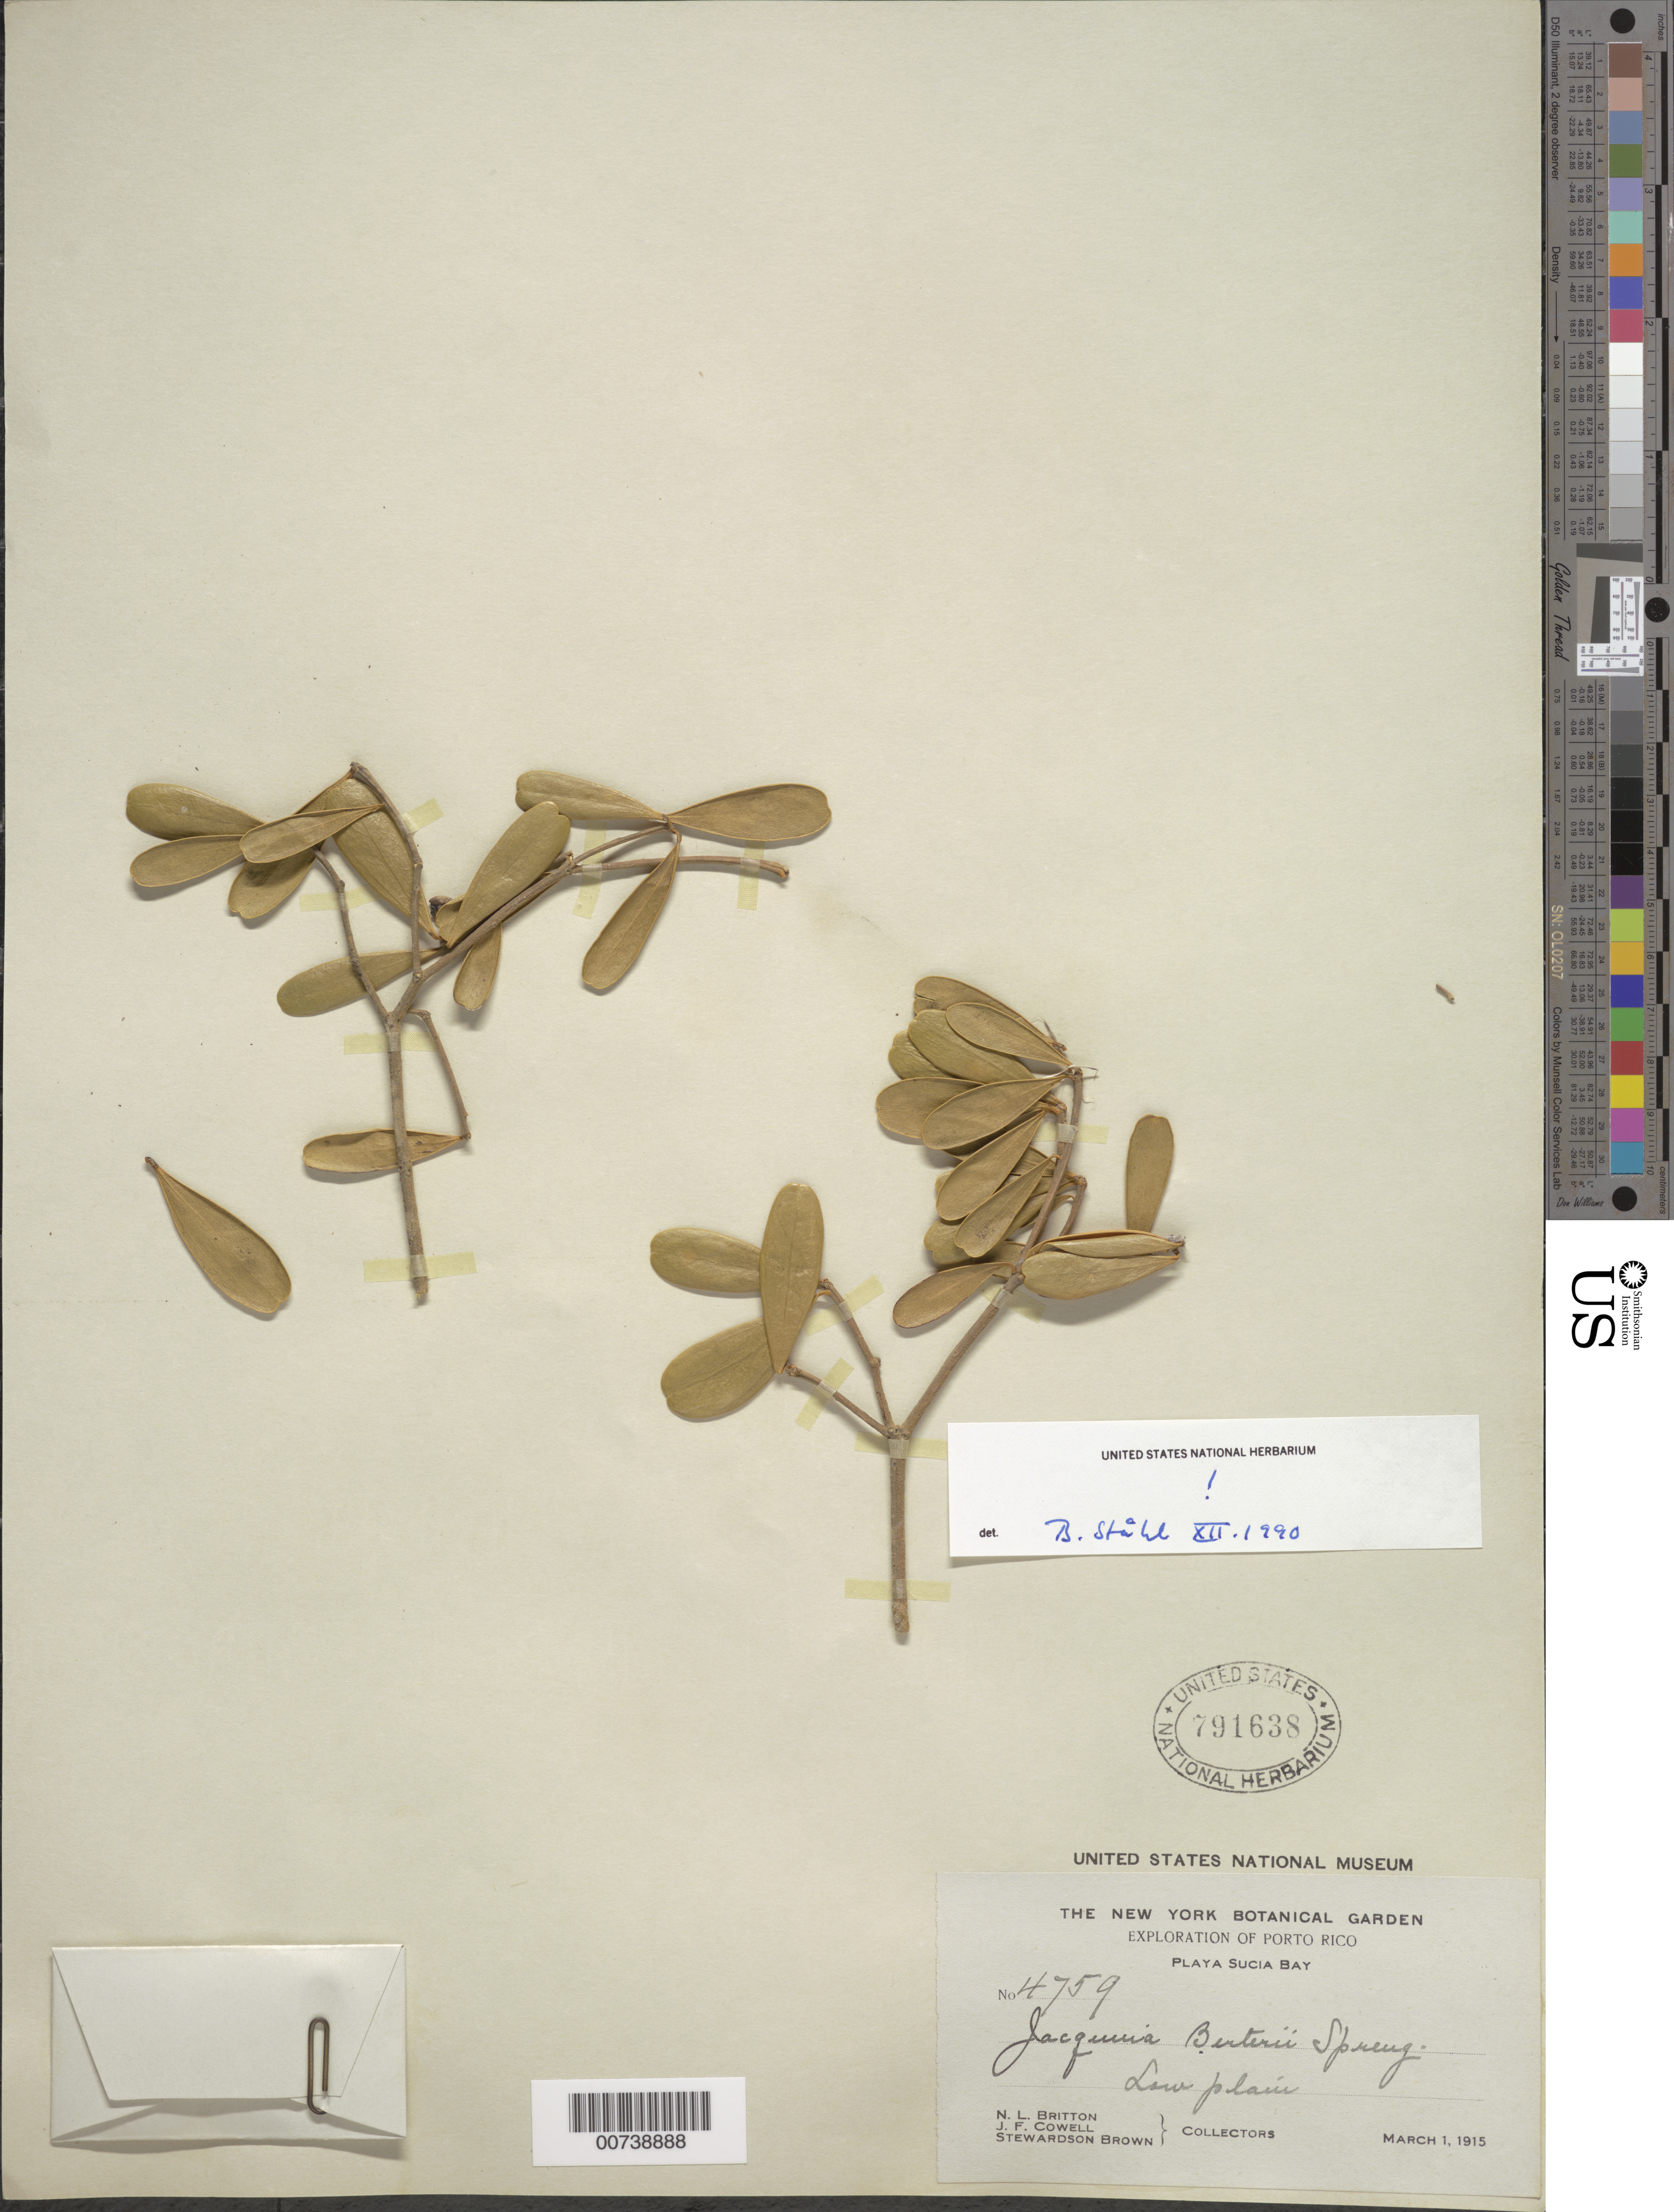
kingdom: Plantae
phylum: Tracheophyta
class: Magnoliopsida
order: Ericales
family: Primulaceae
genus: Jacquinia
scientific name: Jacquinia berteroi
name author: Spreng.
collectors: N. Britton, J. F. Cowell & S. Brown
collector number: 4759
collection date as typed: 01 Mar 1915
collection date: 1915-03-01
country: Puerto Rico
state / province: Cabo Rojo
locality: Playa Sucia Bay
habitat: Low plain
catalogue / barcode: US 791638